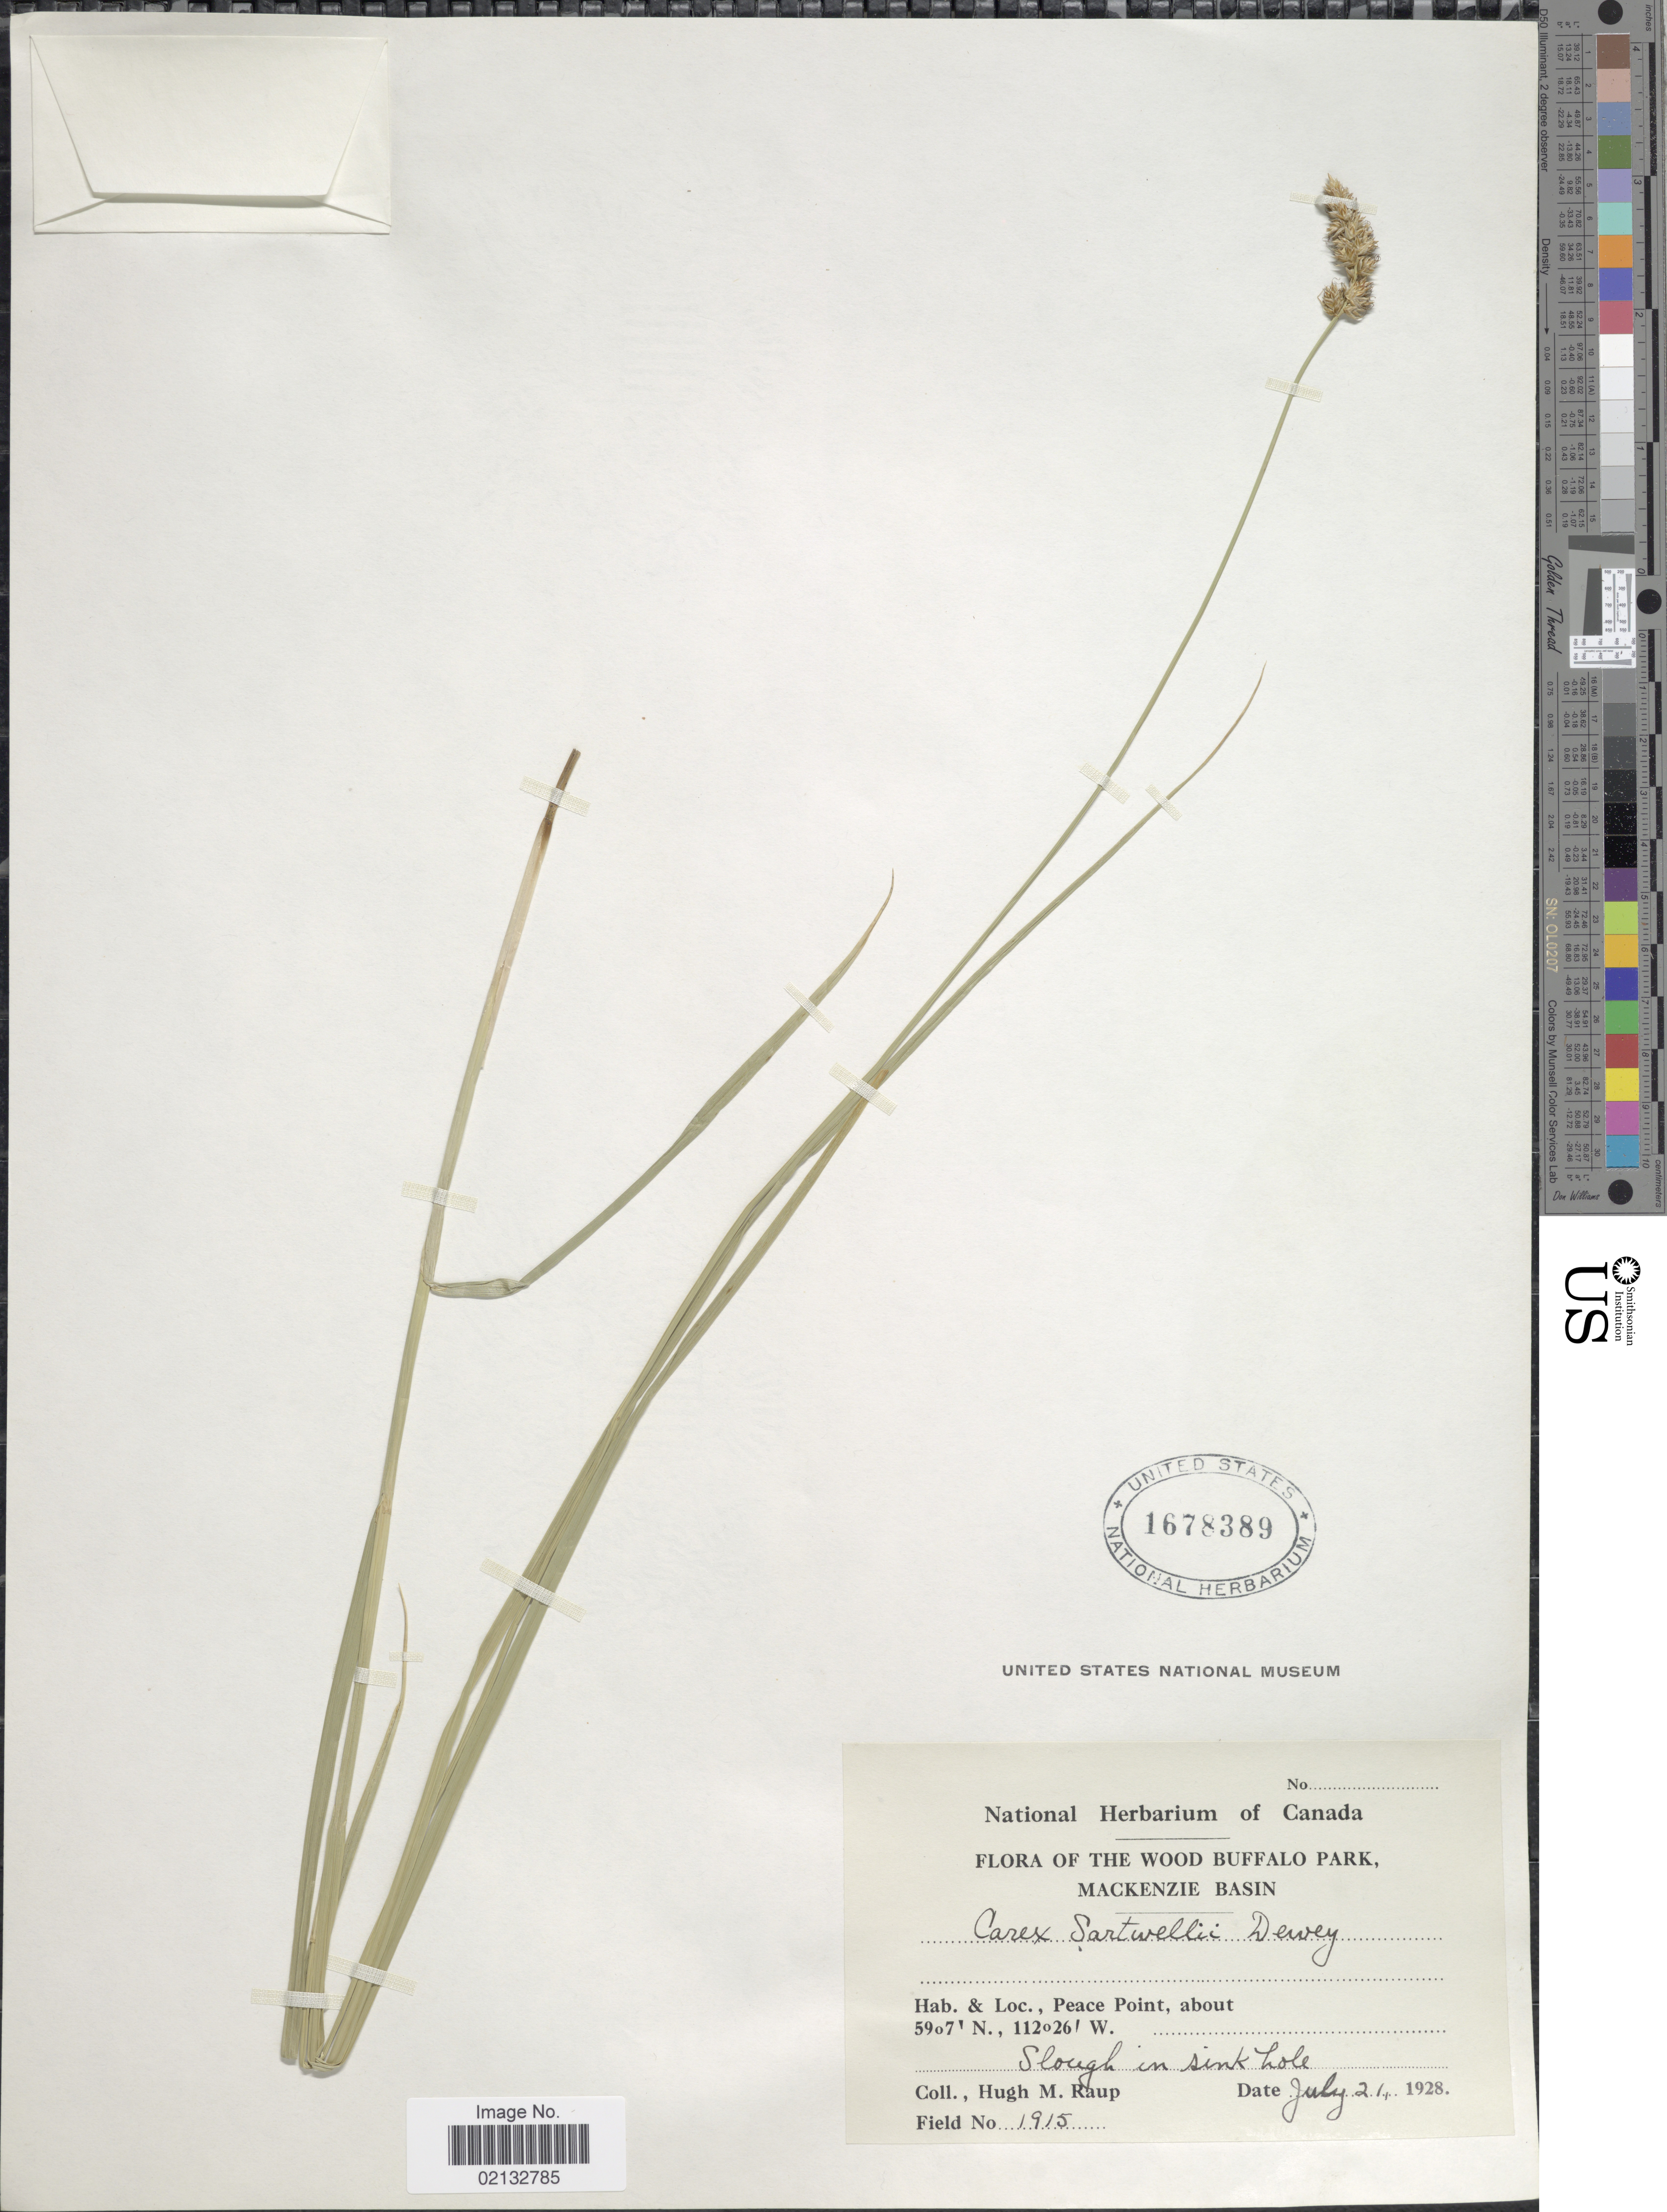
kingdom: Plantae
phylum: Tracheophyta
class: Liliopsida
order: Poales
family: Cyperaceae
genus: Carex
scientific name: Carex sartwellii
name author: Dewey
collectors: H. Raup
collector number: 1915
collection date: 1928-07-21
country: Canada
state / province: Alberta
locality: The wood Buffalo Park, Mackenzie Basin. Peace Point. Slough in sinkhole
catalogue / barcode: US 1678389